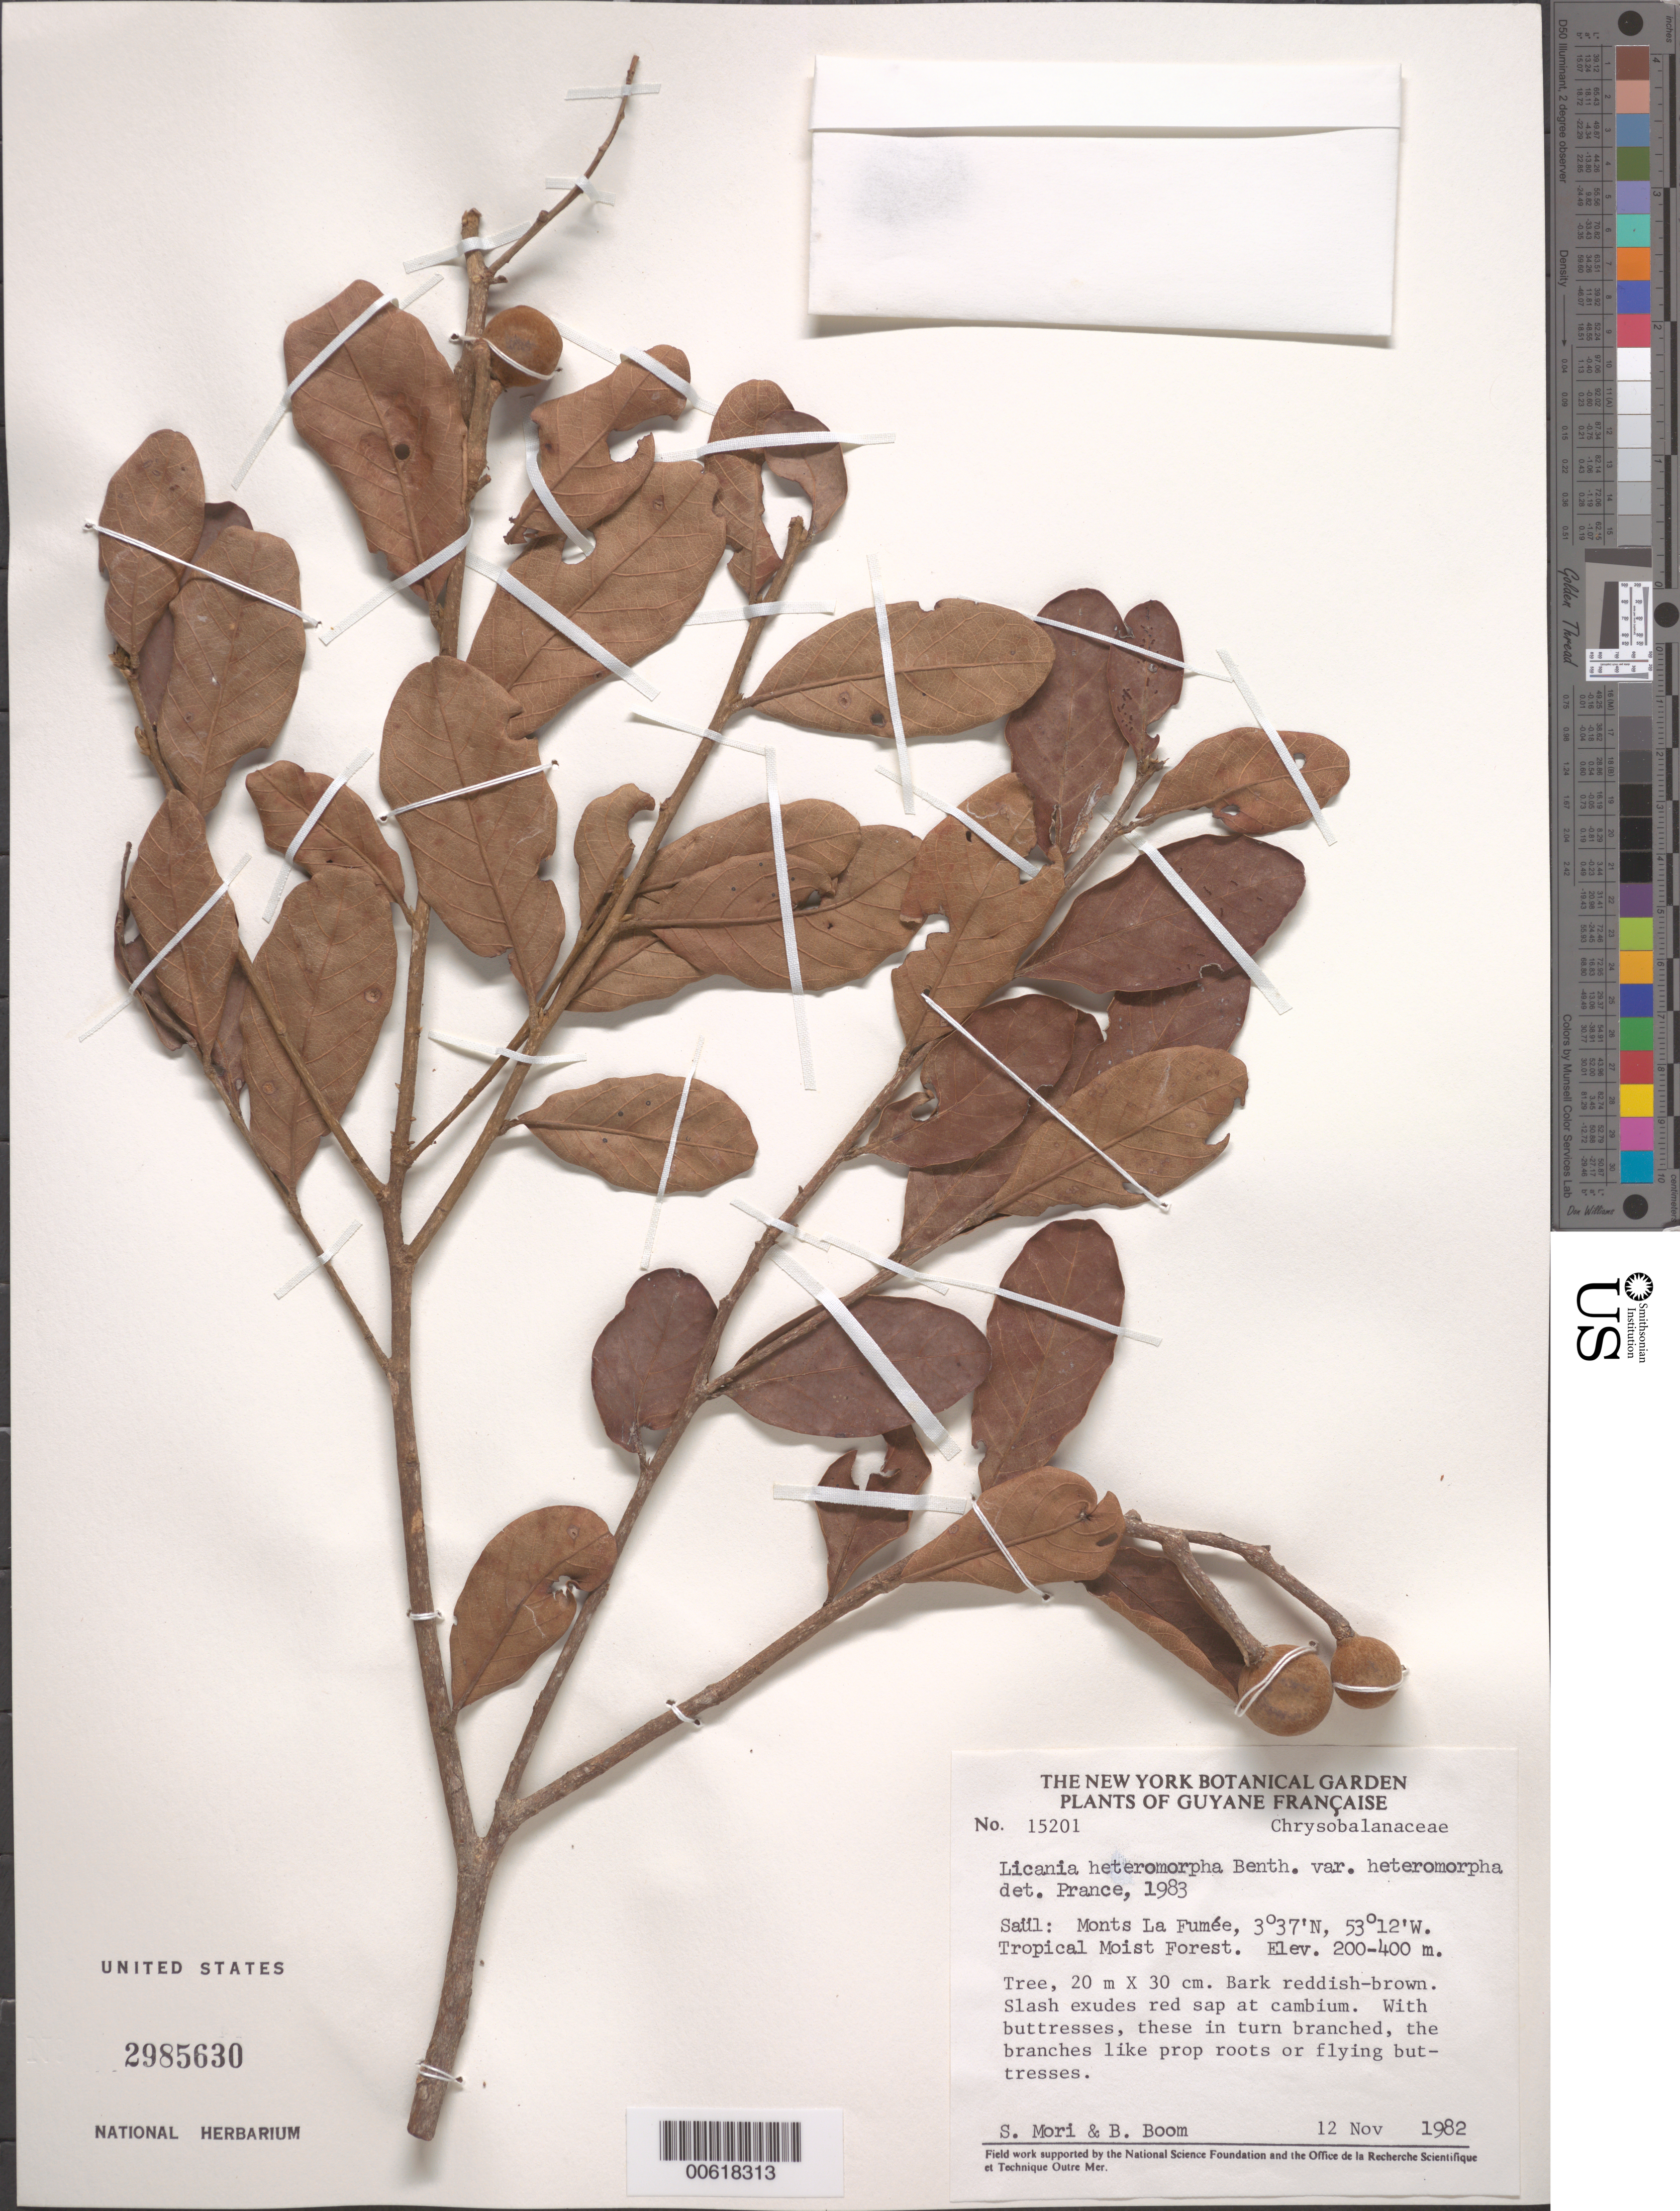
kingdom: Plantae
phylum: Tracheophyta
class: Magnoliopsida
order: Malpighiales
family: Chrysobalanaceae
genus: Hymenopus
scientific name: Hymenopus heteromorphus var. heteromorphus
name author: (Benth.) Sothers & Prance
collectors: S. Mori & B. M. Boom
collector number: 15201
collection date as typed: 12-Nov-82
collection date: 1982-11-12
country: French Guiana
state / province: Saint-Laurent-du-Maroni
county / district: Saül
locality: Saül, Monts La Fumée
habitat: Tropical moist forest.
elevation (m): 200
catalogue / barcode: US 2985630